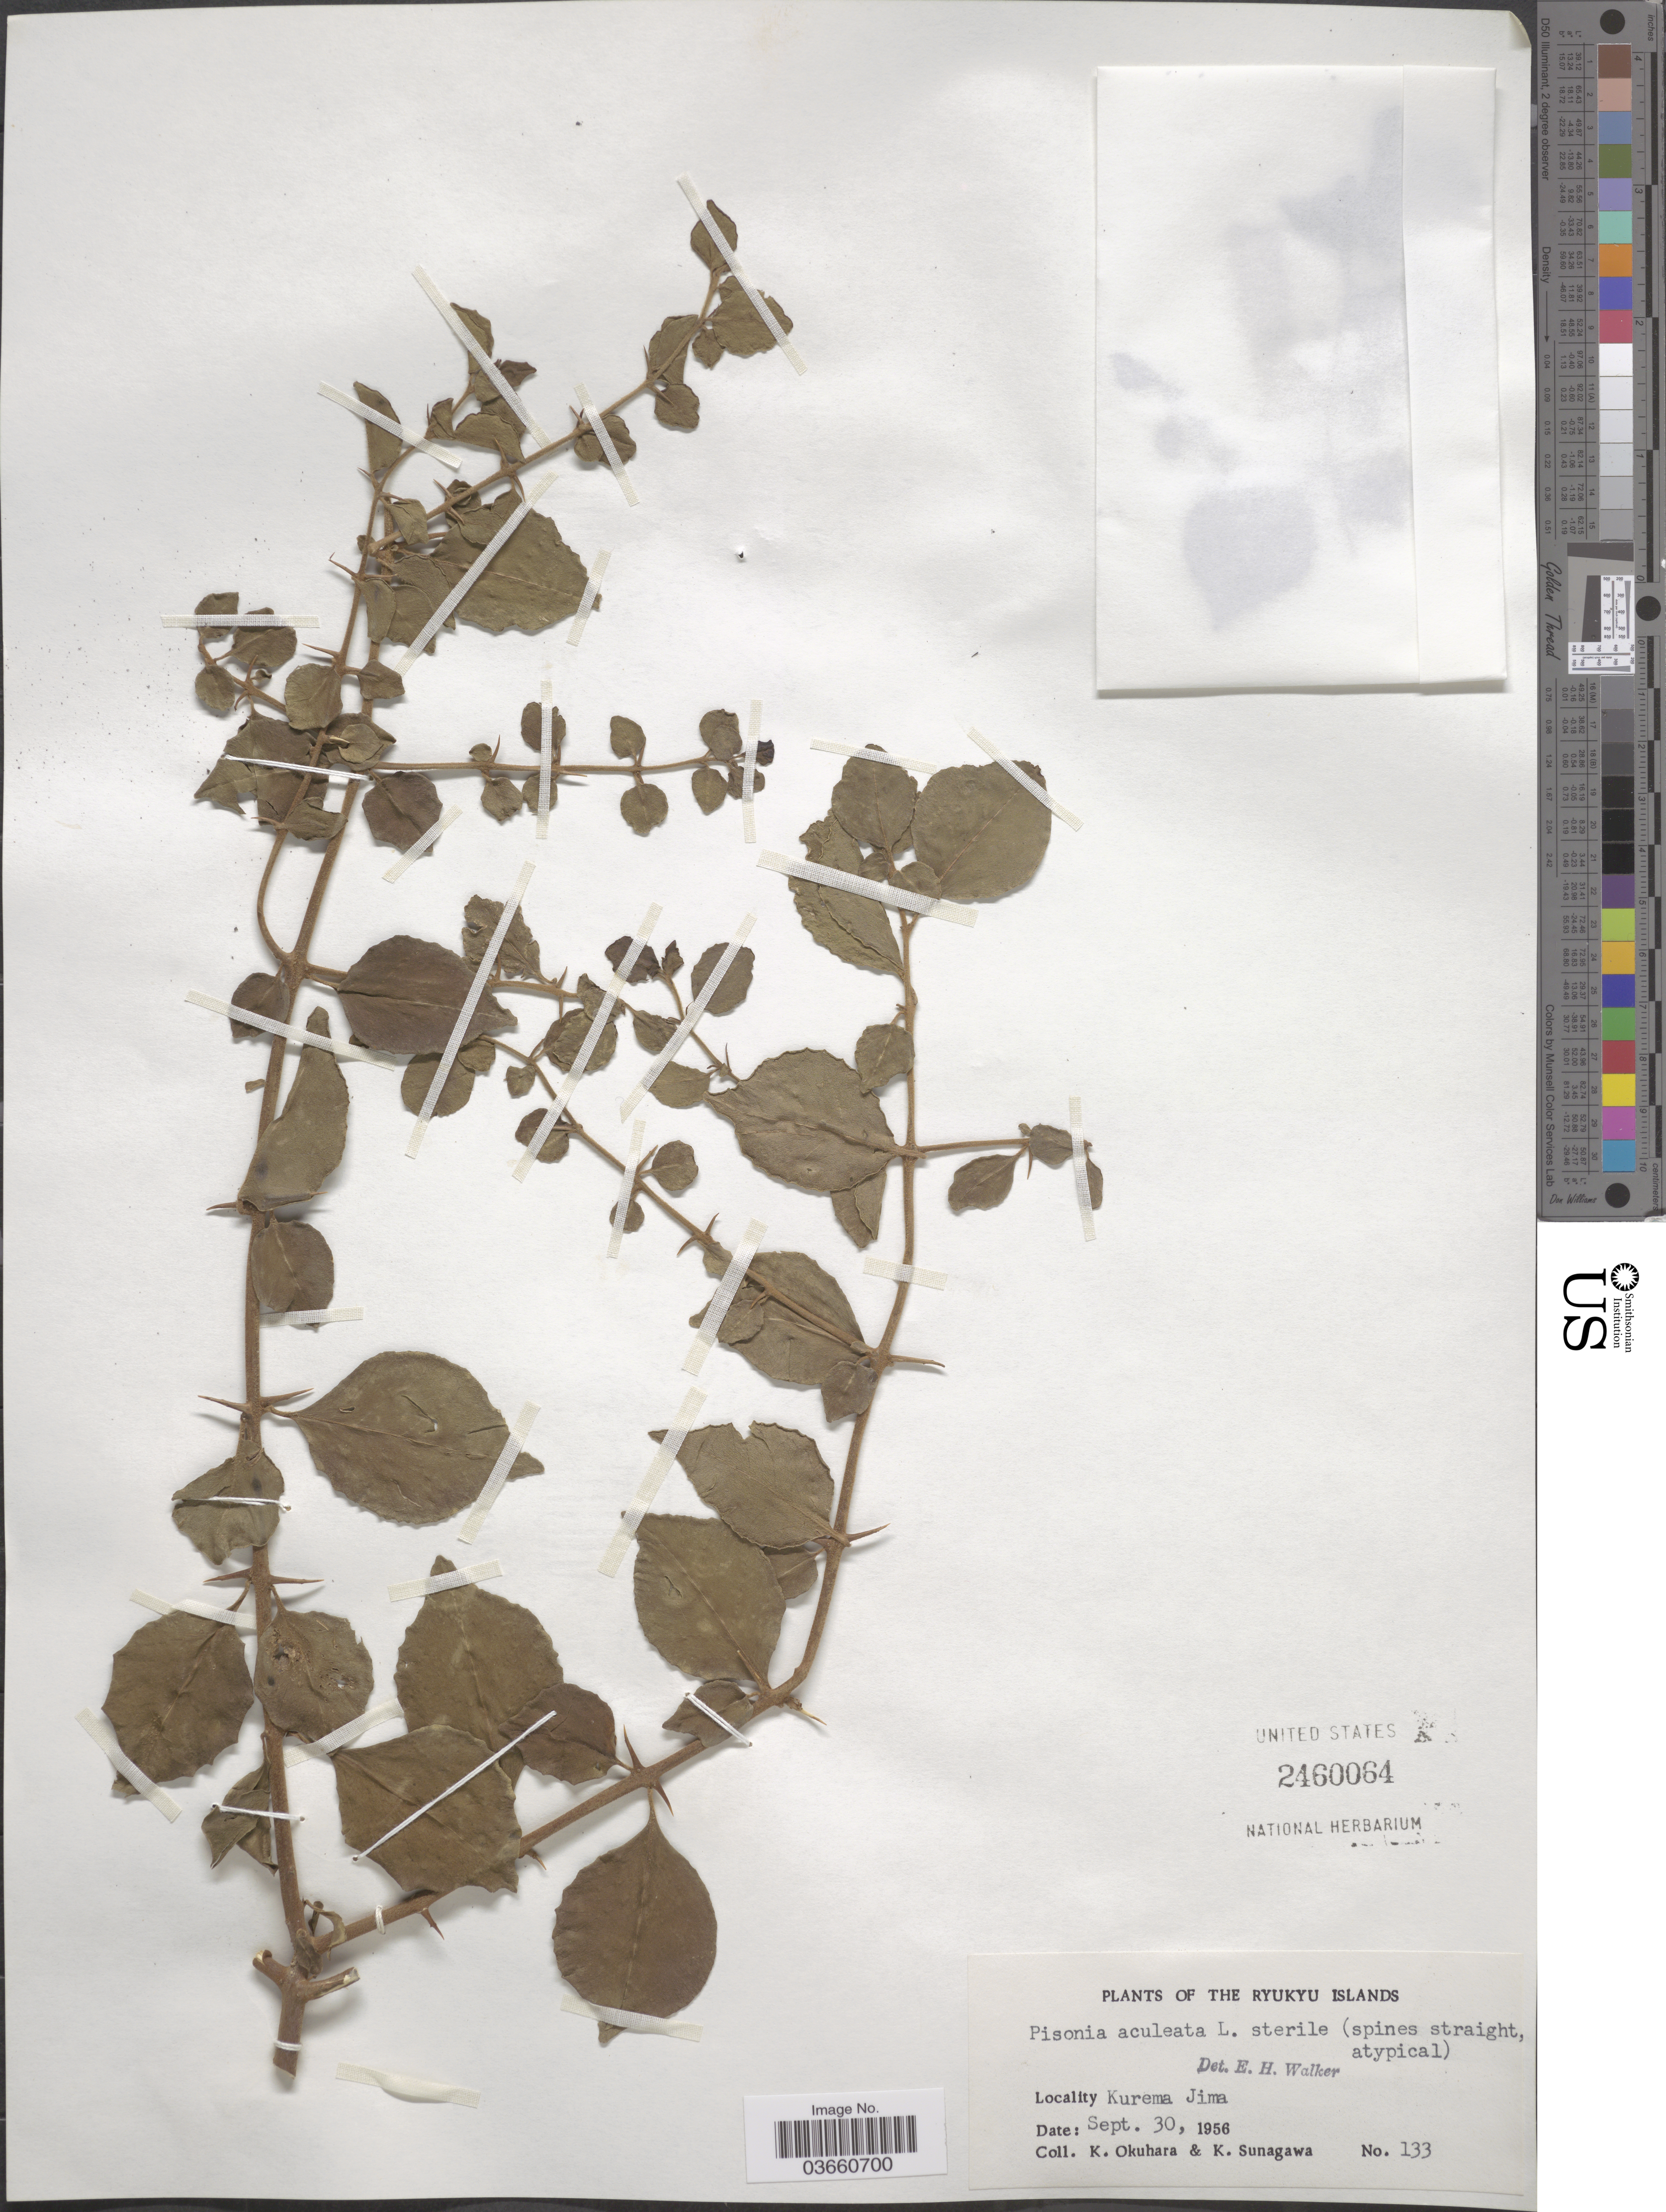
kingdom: Plantae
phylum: Tracheophyta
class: Magnoliopsida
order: Caryophyllales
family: Nyctaginaceae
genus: Pisonia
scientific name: Pisonia aculeata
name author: L.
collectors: K. Okuhara & K. Sunagawa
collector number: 133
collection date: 1956-09-30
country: Japan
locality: The Ryukyu Islands. Kurema Jima.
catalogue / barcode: US 2460064